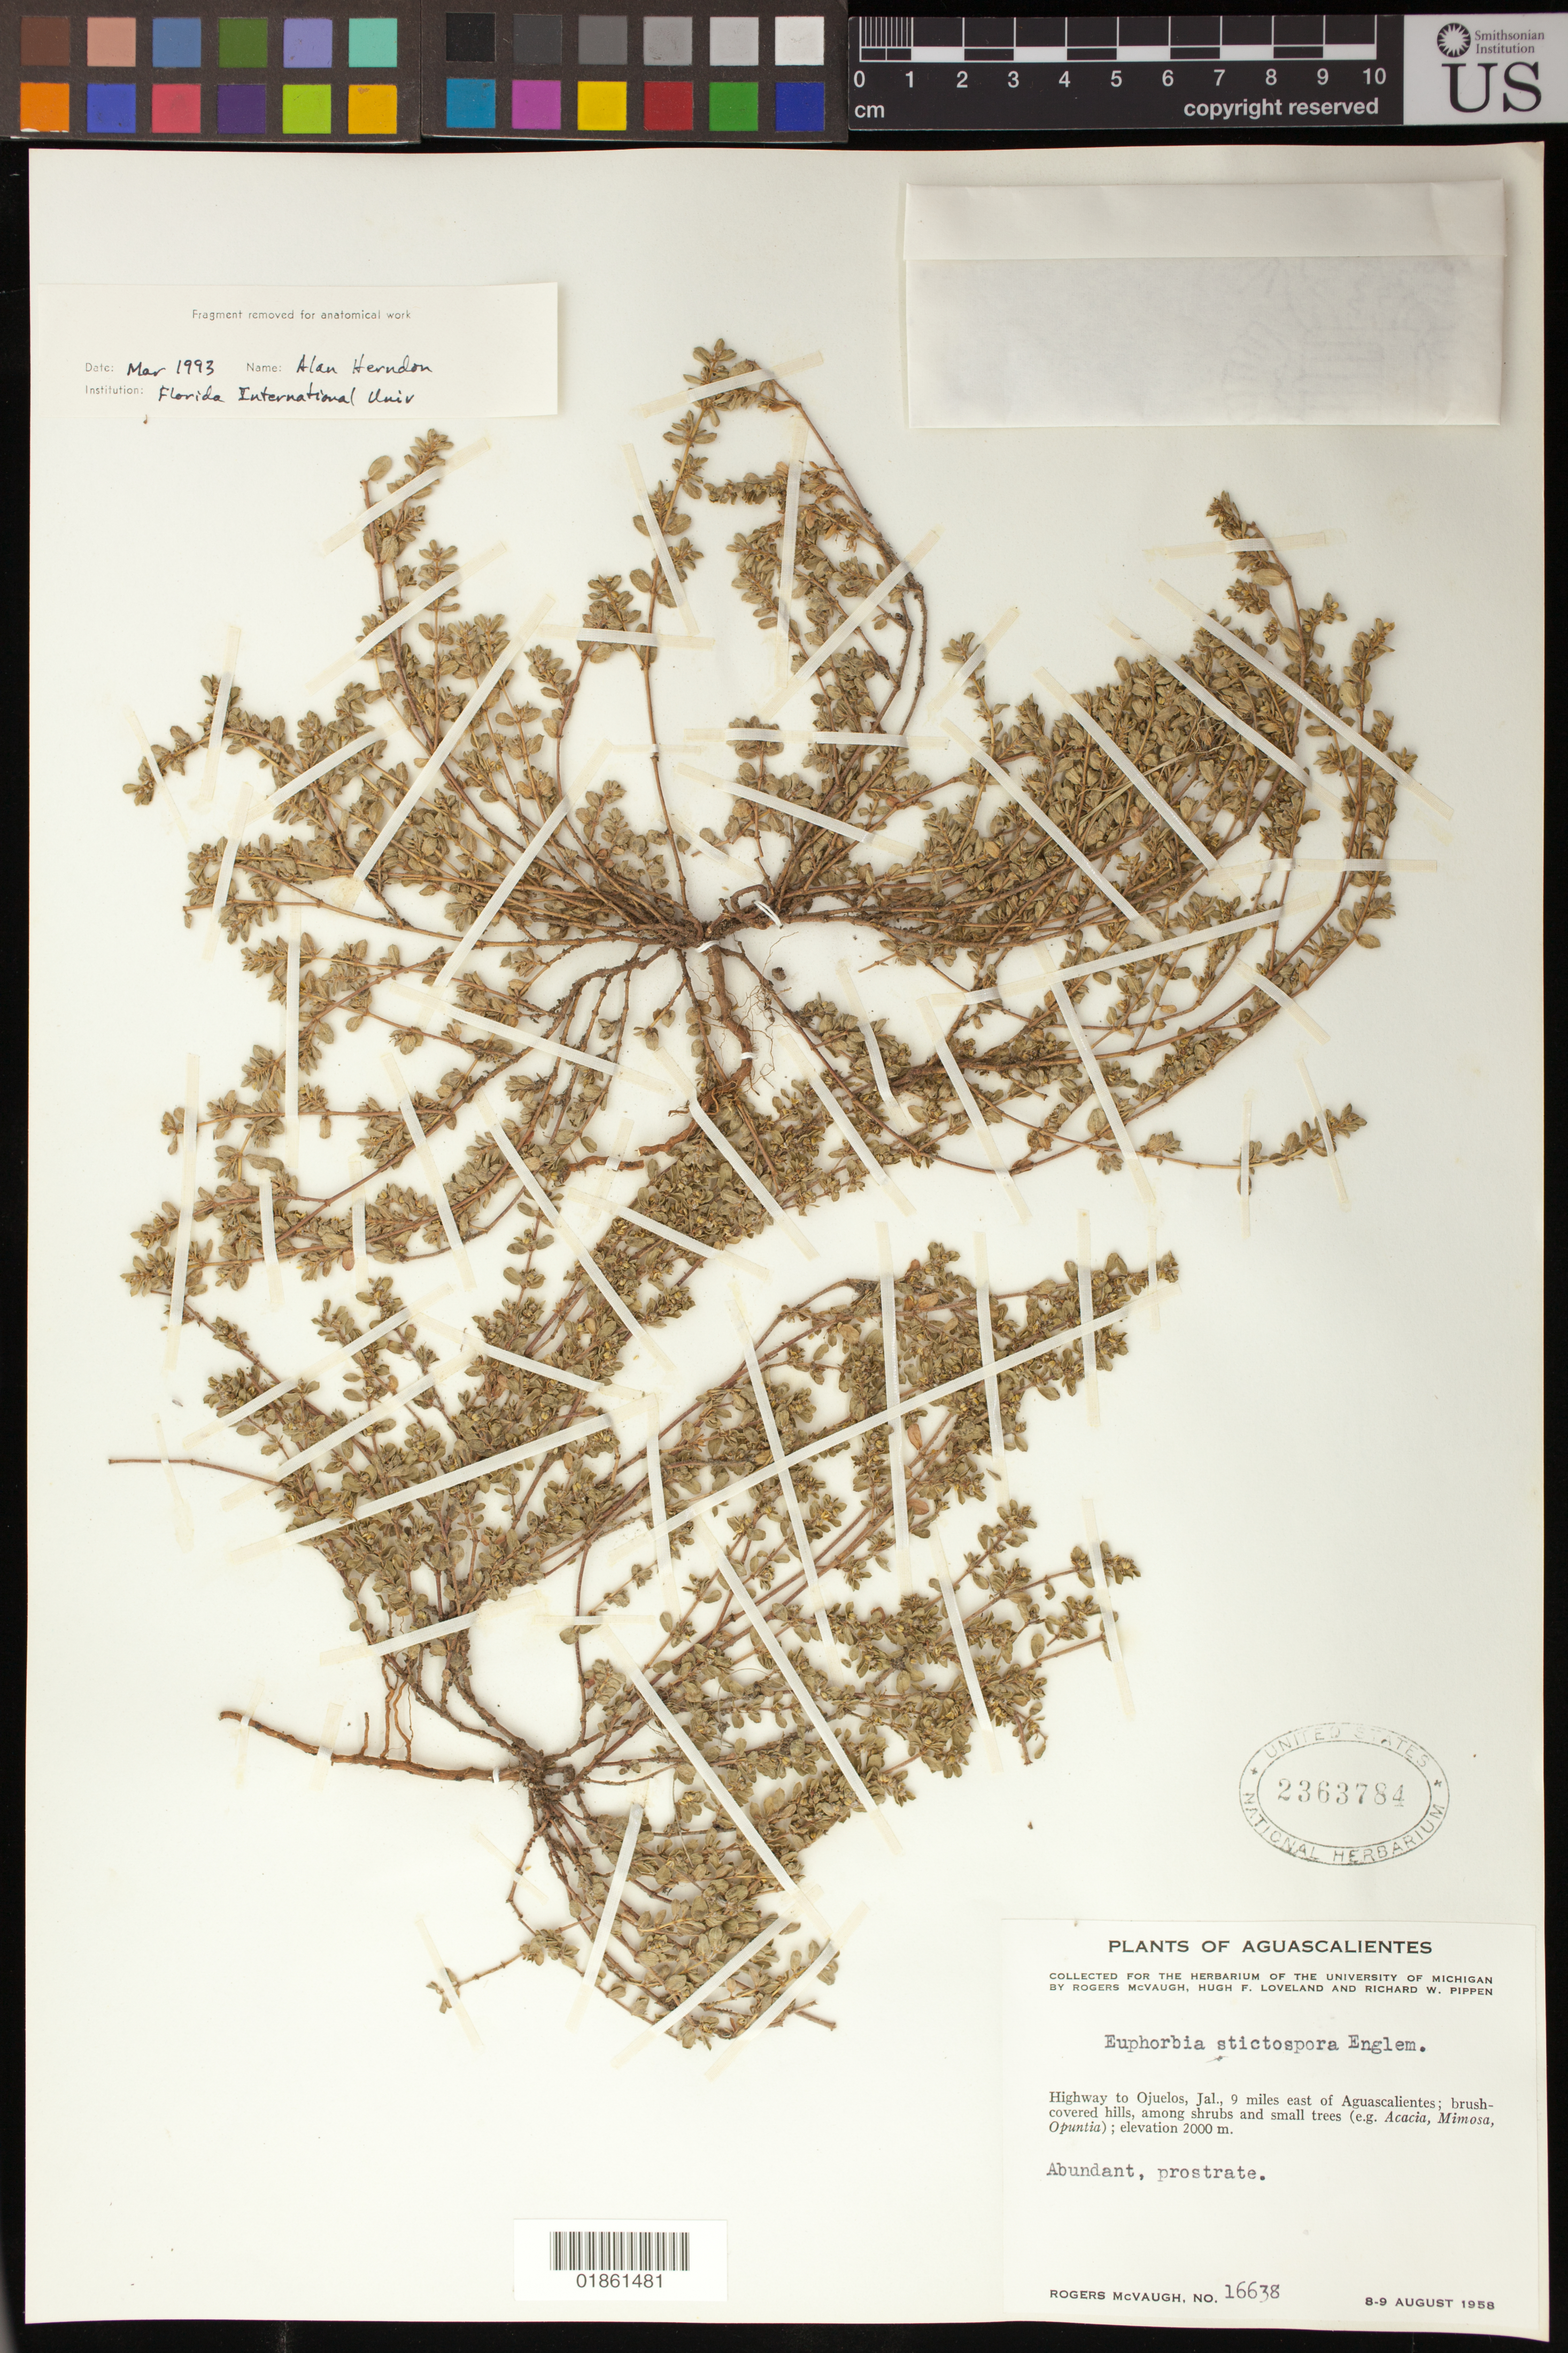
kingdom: Plantae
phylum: Tracheophyta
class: Magnoliopsida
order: Malpighiales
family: Euphorbiaceae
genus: Euphorbia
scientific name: Euphorbia stictospora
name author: Engelm.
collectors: R. McVaugh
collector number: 16638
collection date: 1958-08-08/1958-08-09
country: Mexico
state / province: Aguascalientes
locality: Highway to Ojuelos, Jal., 9 miles east of Aguascalientes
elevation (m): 2000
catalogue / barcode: US 2363784